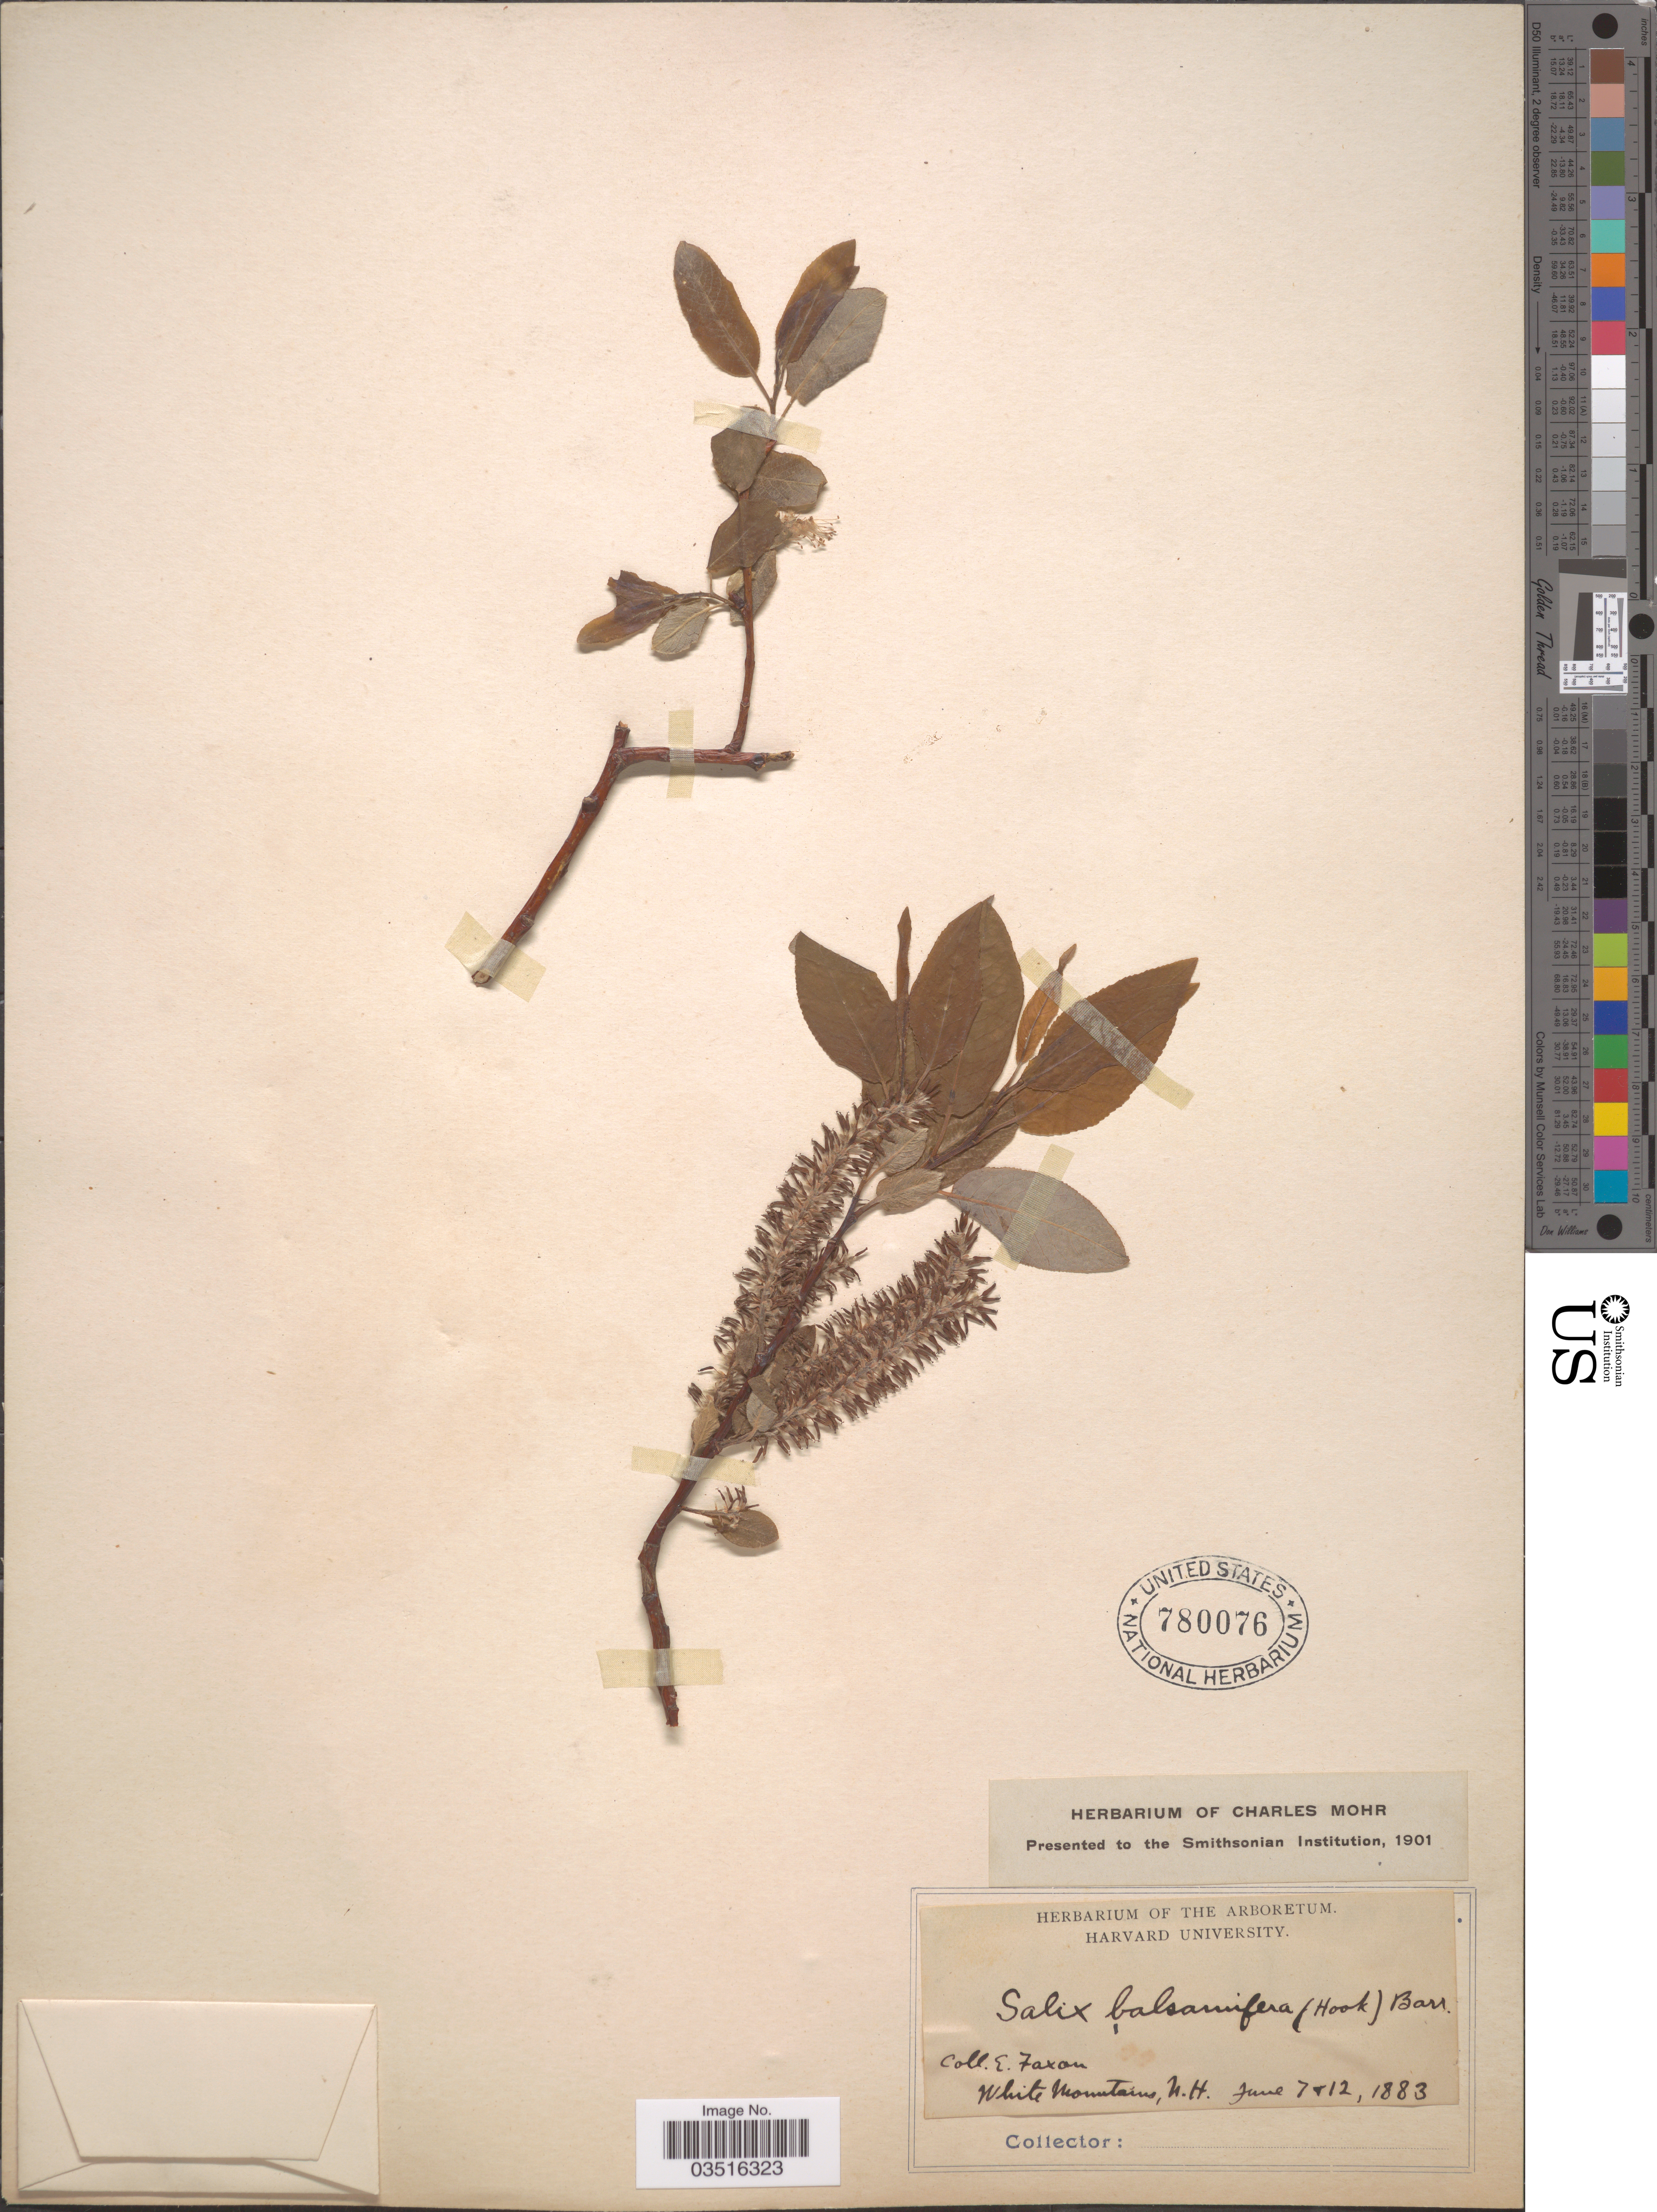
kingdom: Plantae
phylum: Tracheophyta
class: Magnoliopsida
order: Malpighiales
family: Salicaceae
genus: Salix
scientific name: Salix pyrifolia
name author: Ledeb.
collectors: E. Faxon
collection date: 1883-06-07/1883-06-12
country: United States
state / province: New Hampshire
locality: White Mountains.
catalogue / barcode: US 780076